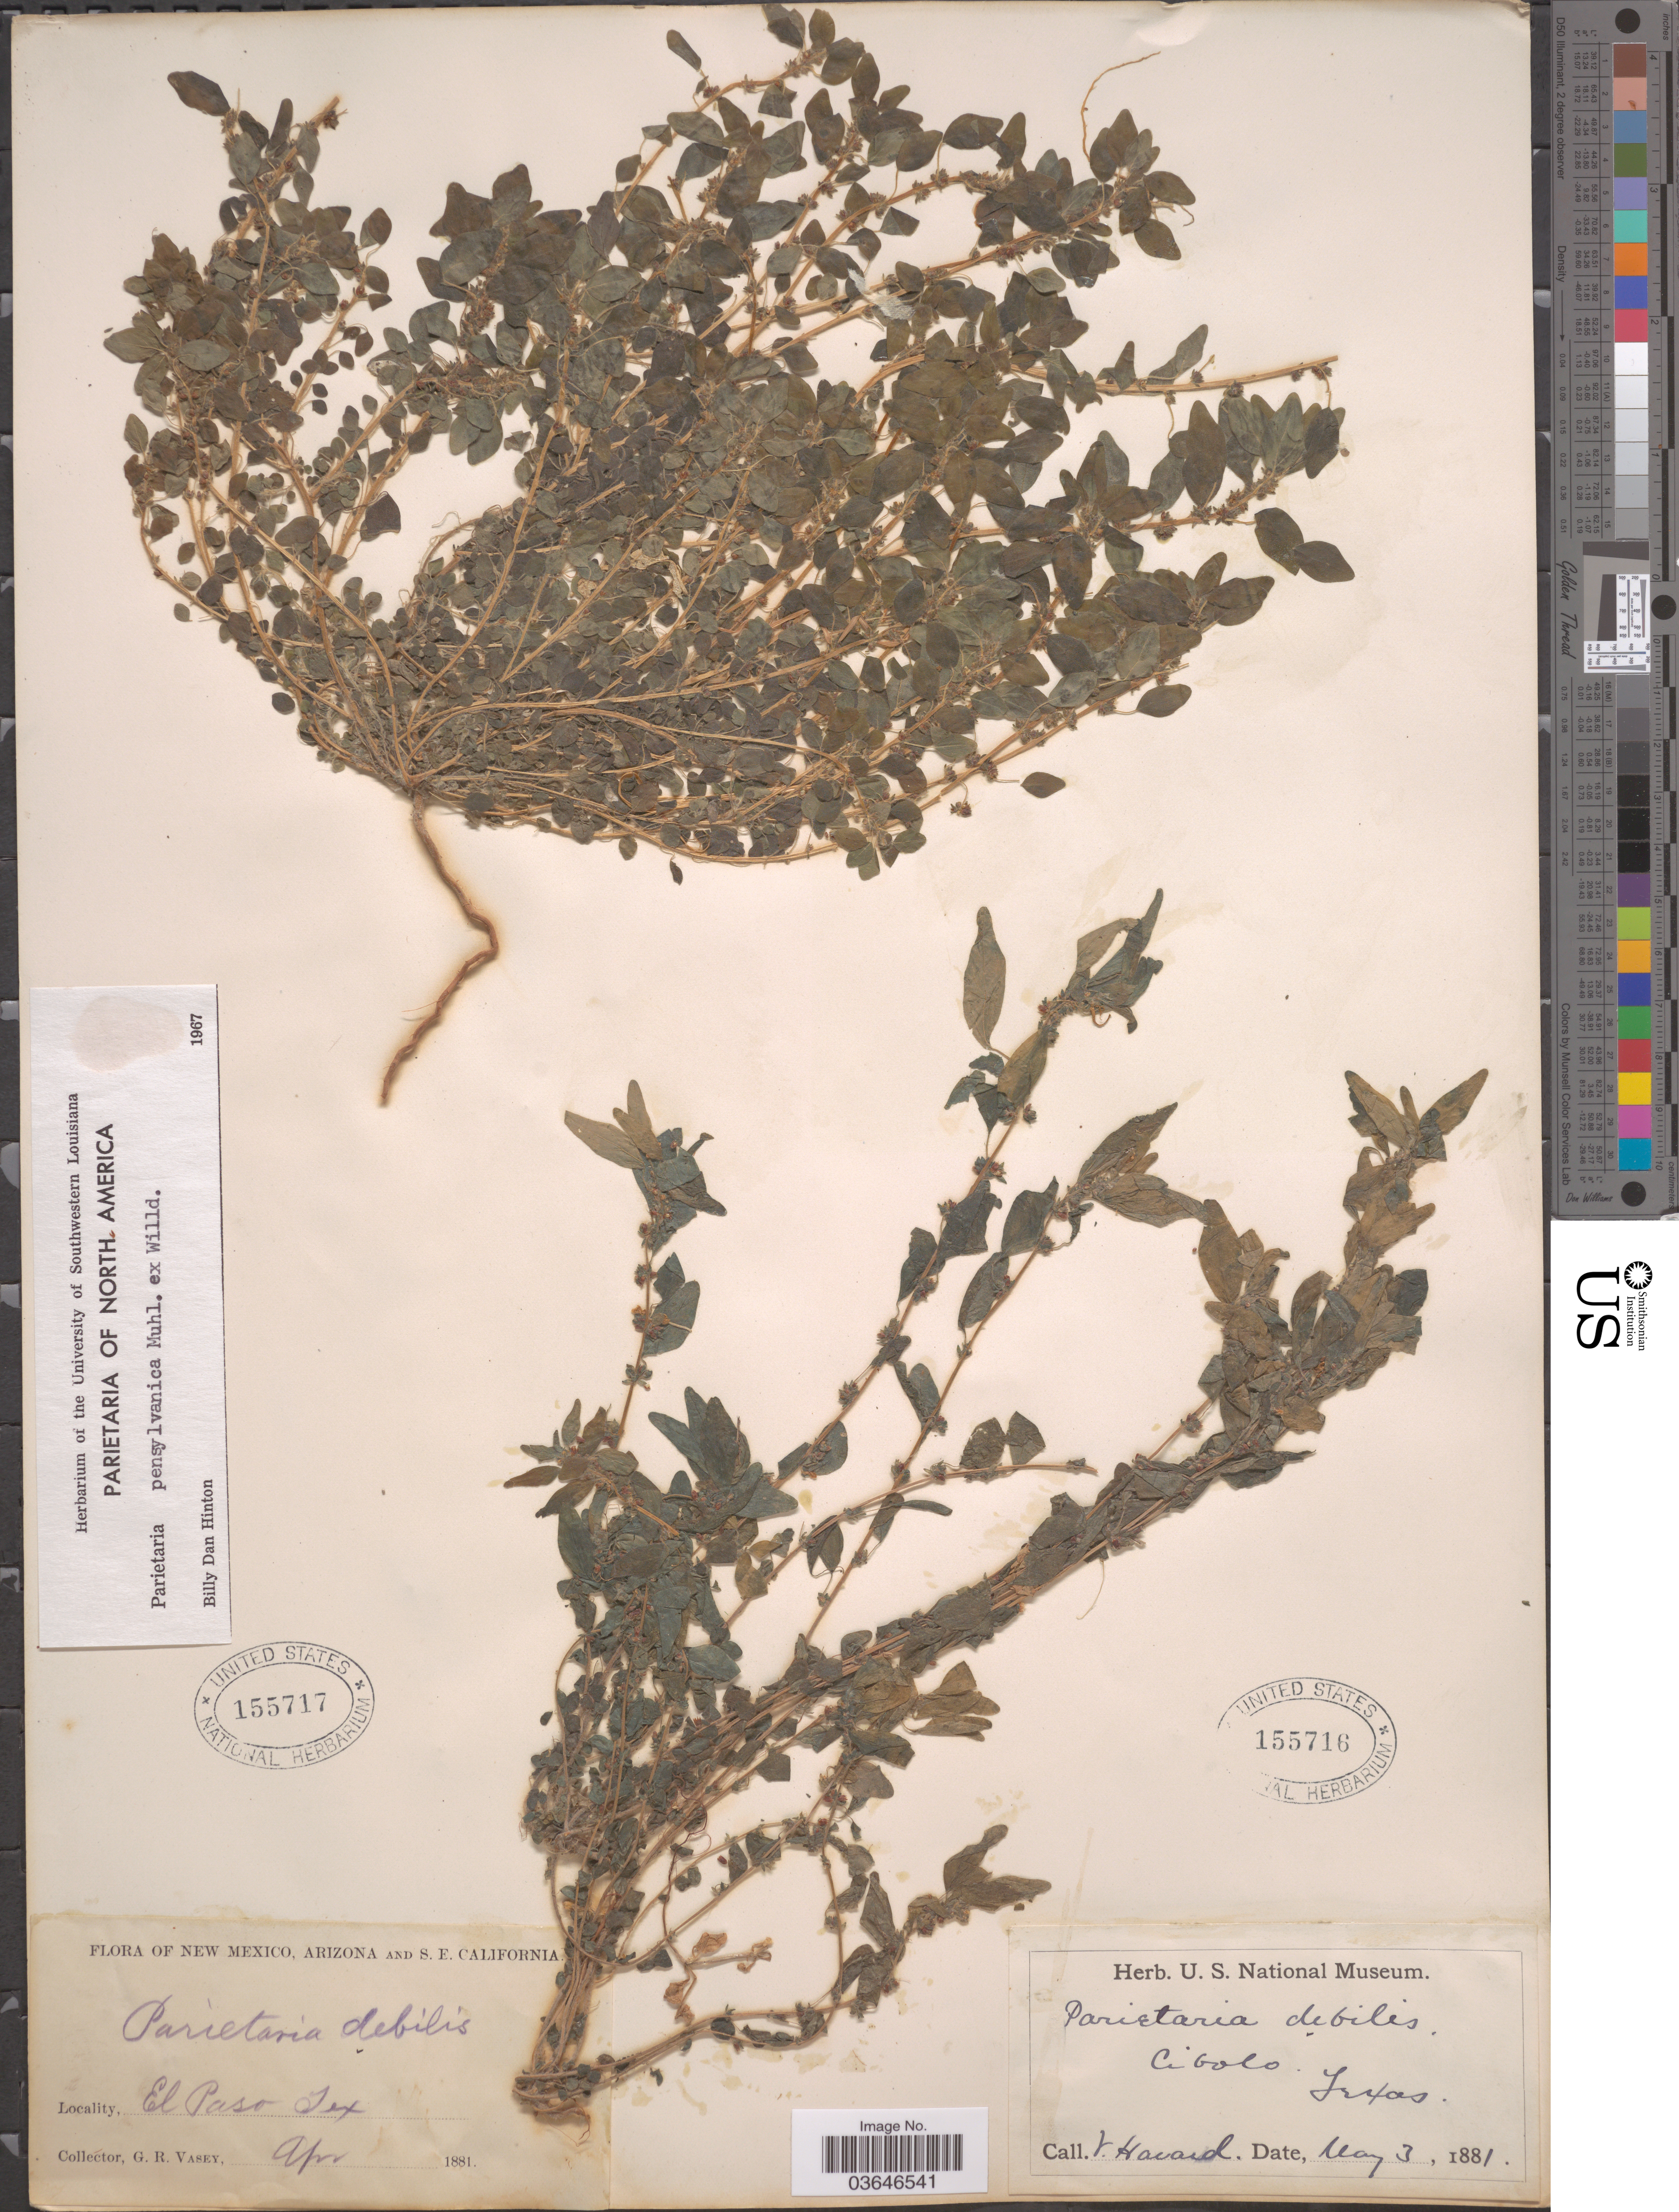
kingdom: Plantae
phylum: Tracheophyta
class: Magnoliopsida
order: Rosales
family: Urticaceae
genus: Parietaria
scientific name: Parietaria pensylvanica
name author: Muhl. ex Willd.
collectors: G. R. Vasey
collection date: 1881-04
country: United States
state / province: Texas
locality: New Mexico, Arizona and S.E. California. El Paso.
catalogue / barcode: US 155717